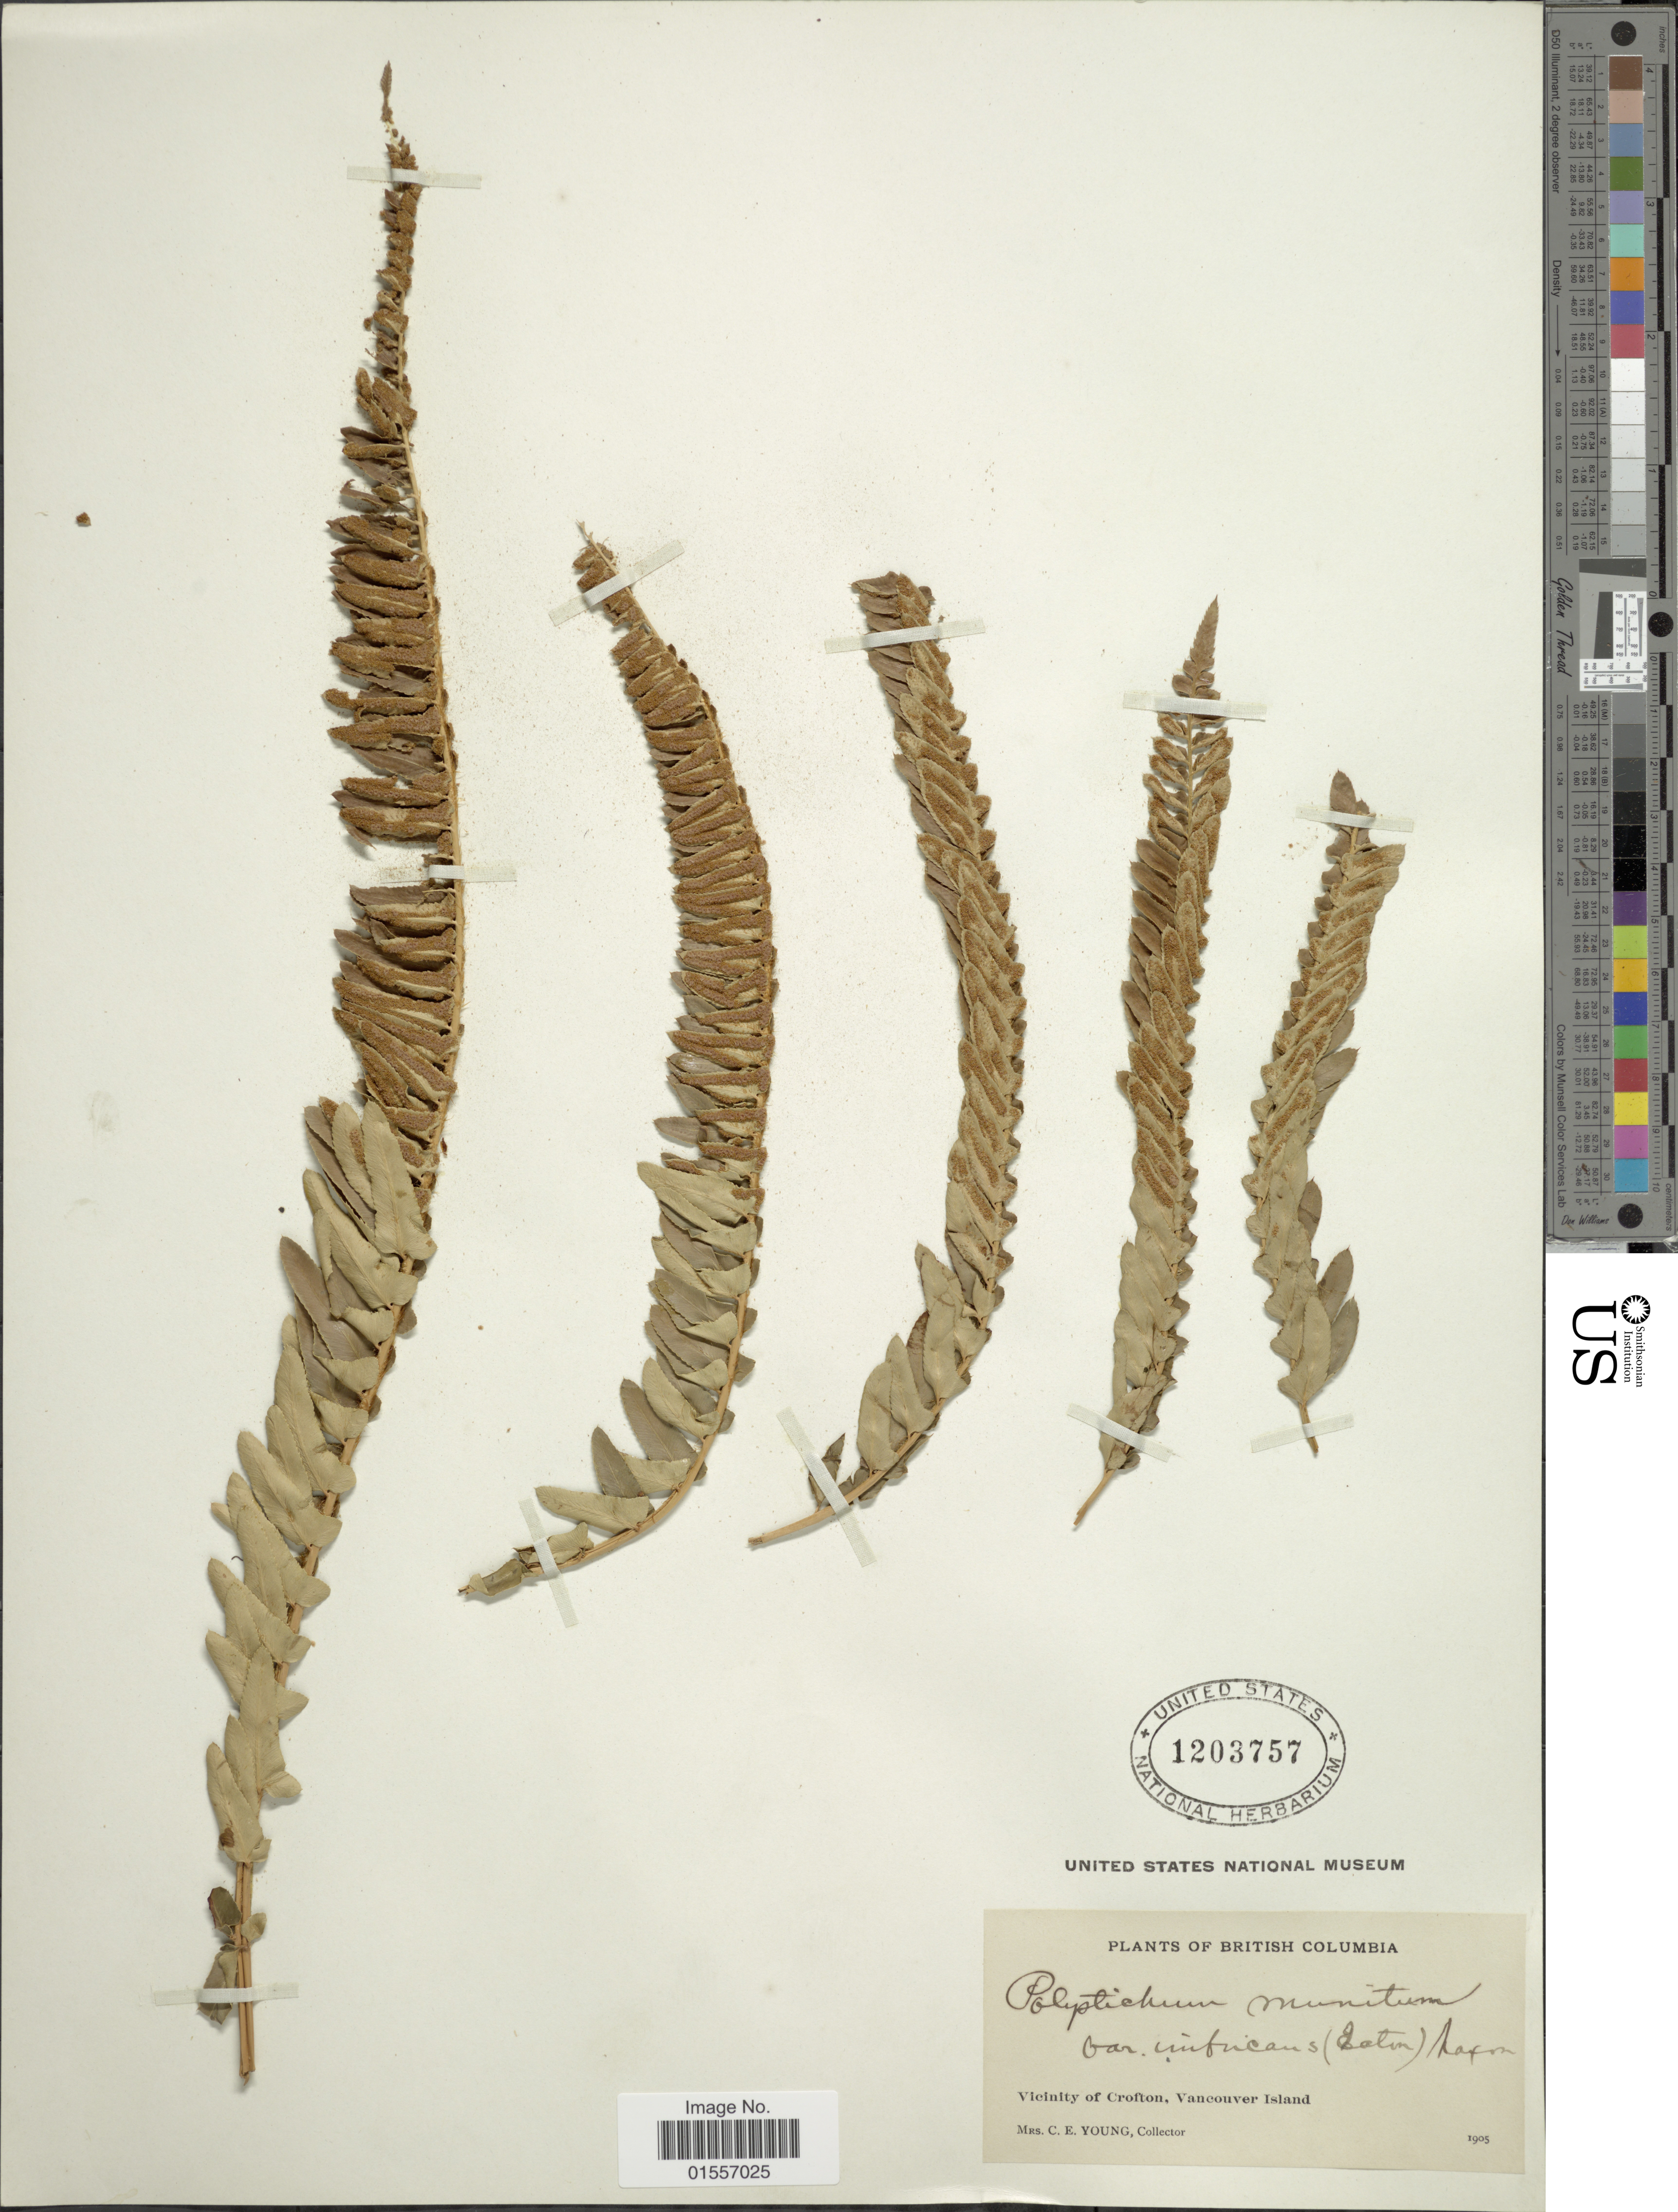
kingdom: Plantae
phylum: Tracheophyta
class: Polypodiopsida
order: Polypodiales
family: Dryopteridaceae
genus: Polystichum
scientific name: Polystichum imbricans subsp. imbricans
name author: (D.C. Eaton) D.H. Wagner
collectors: C. Young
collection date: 1905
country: Canada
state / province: British Columbia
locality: Vicinity of Crofton, Vancouver Island.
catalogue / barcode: US 1203757